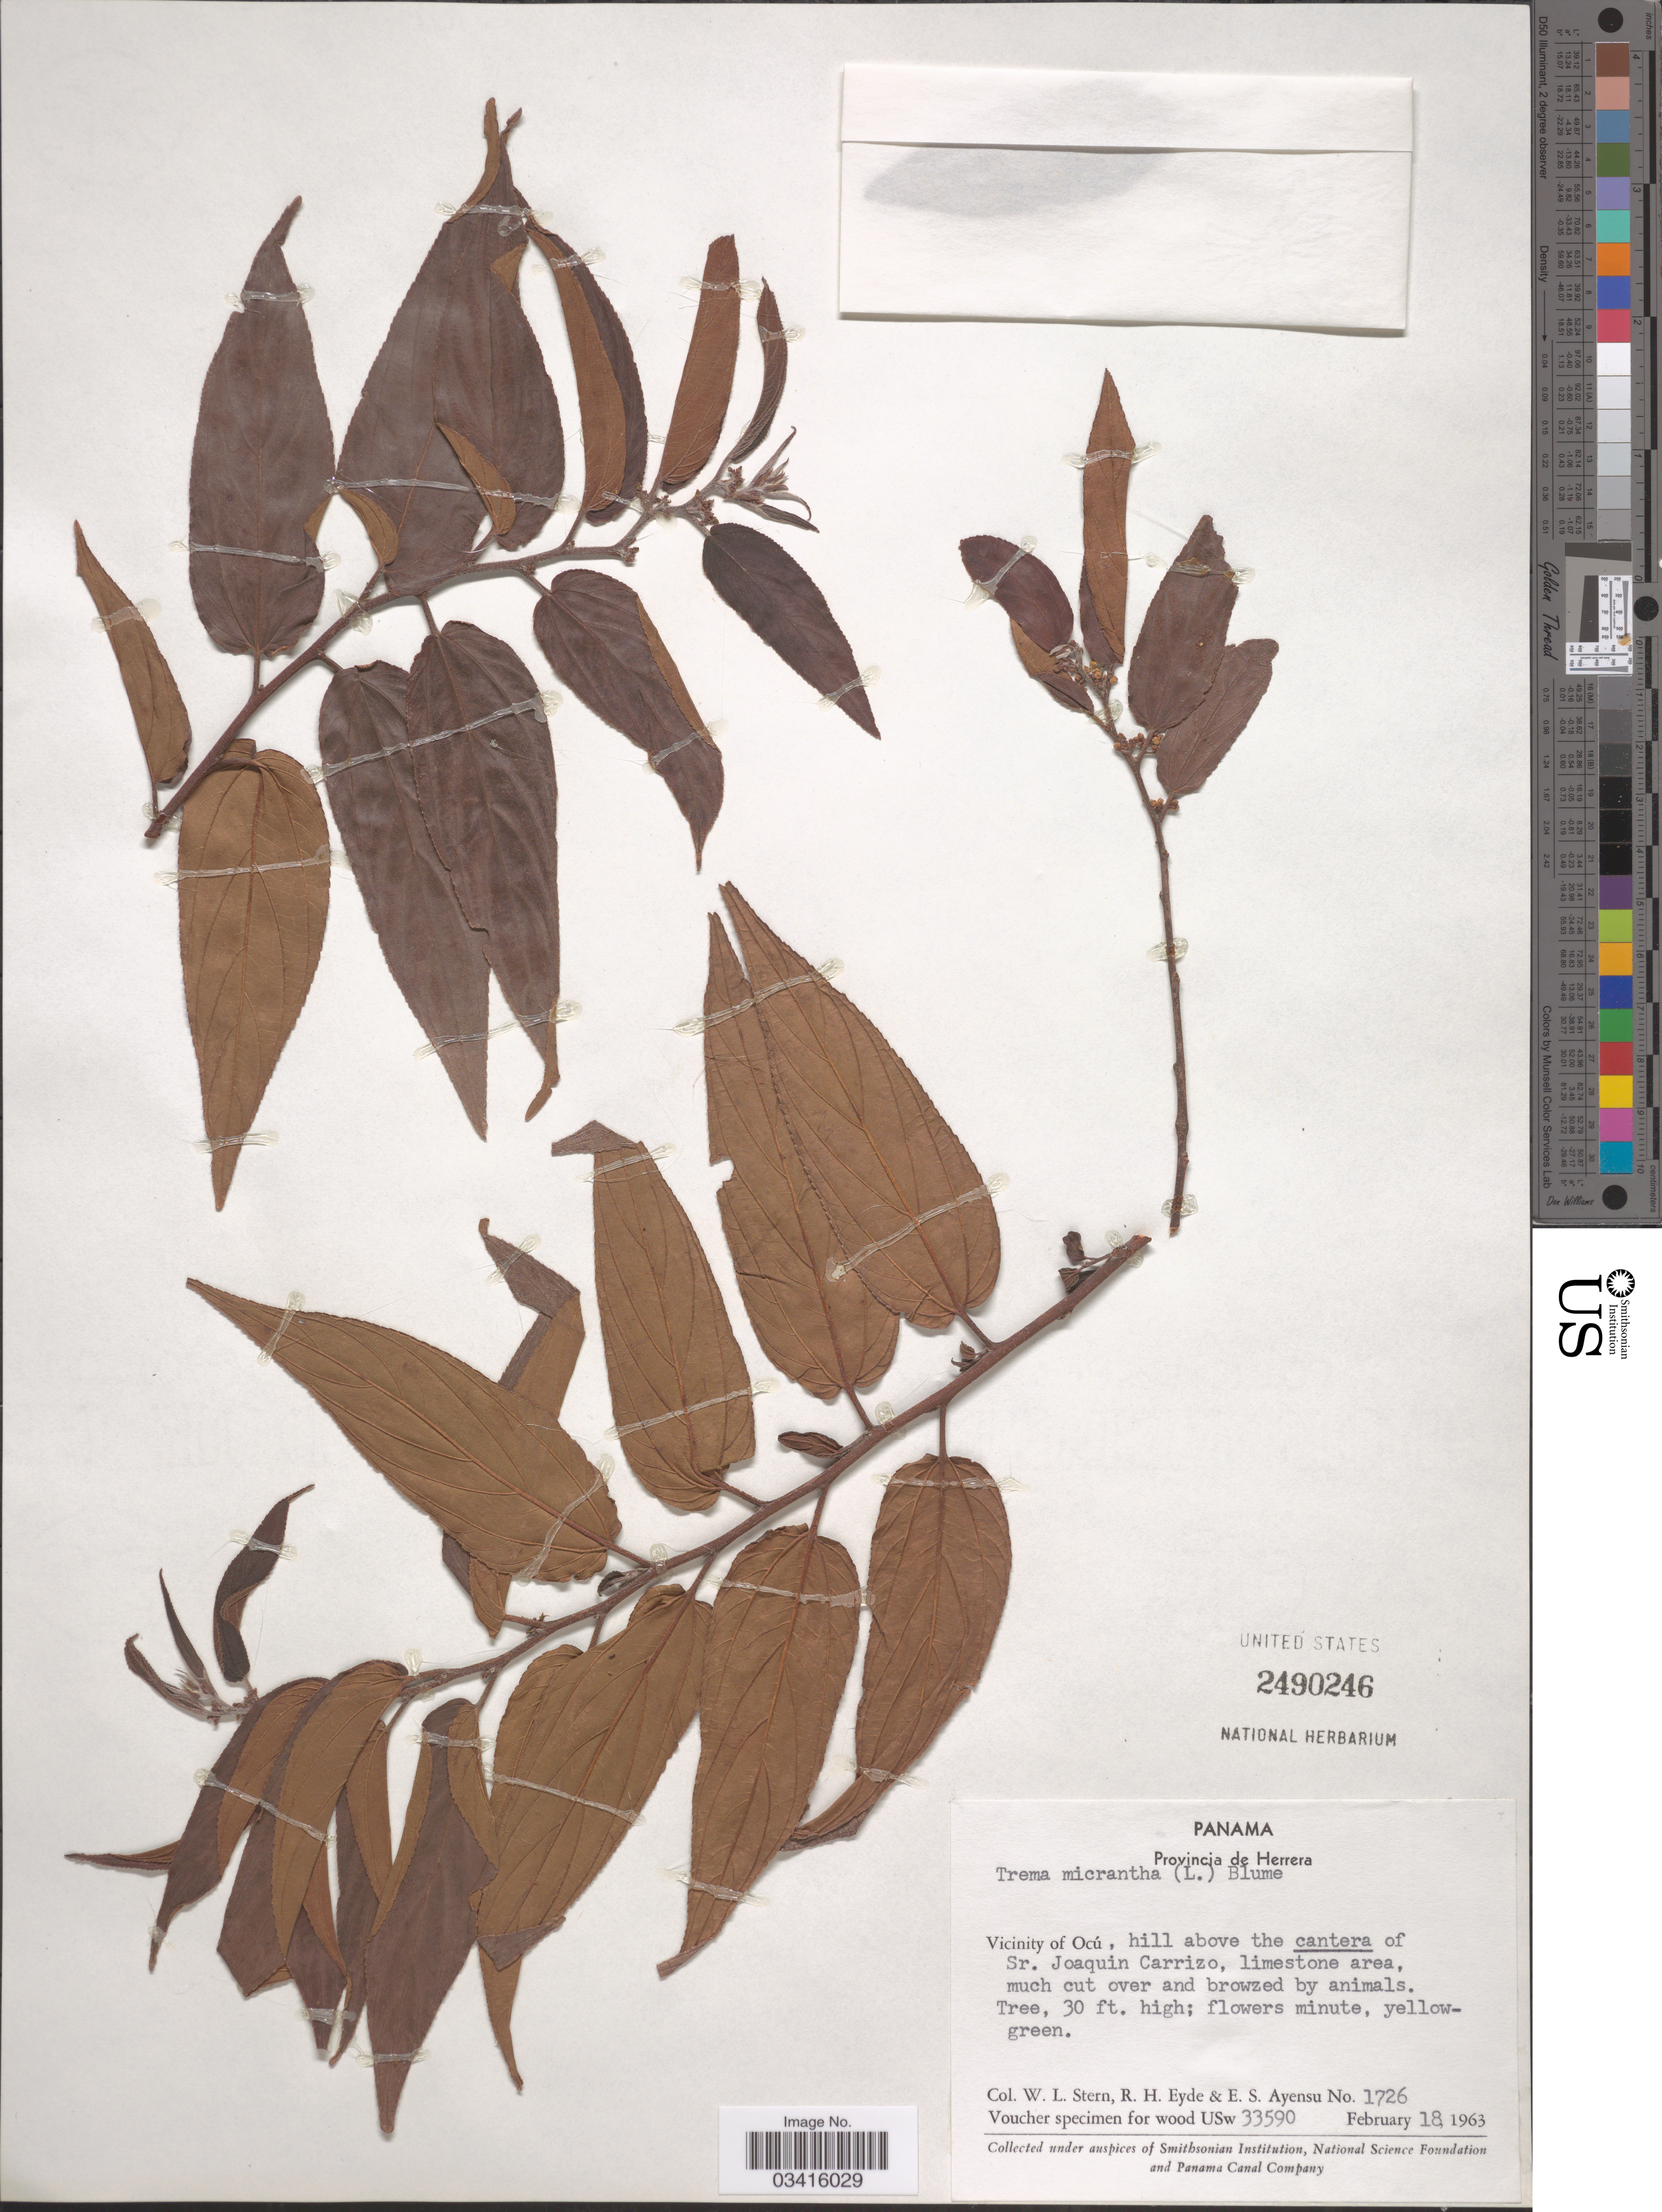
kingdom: Plantae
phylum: Tracheophyta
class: Magnoliopsida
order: Rosales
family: Cannabaceae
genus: Trema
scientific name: Trema micranthum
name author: (L.) Blume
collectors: W. L. Stern, R. H. Eyde & E. S. Ayensu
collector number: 1726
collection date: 1963-02-18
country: Panama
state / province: Herrera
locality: Vicinity of Ocú, hill above the cantera of Sr. Joaquin Carrizo, limestone area.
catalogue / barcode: US 2490246